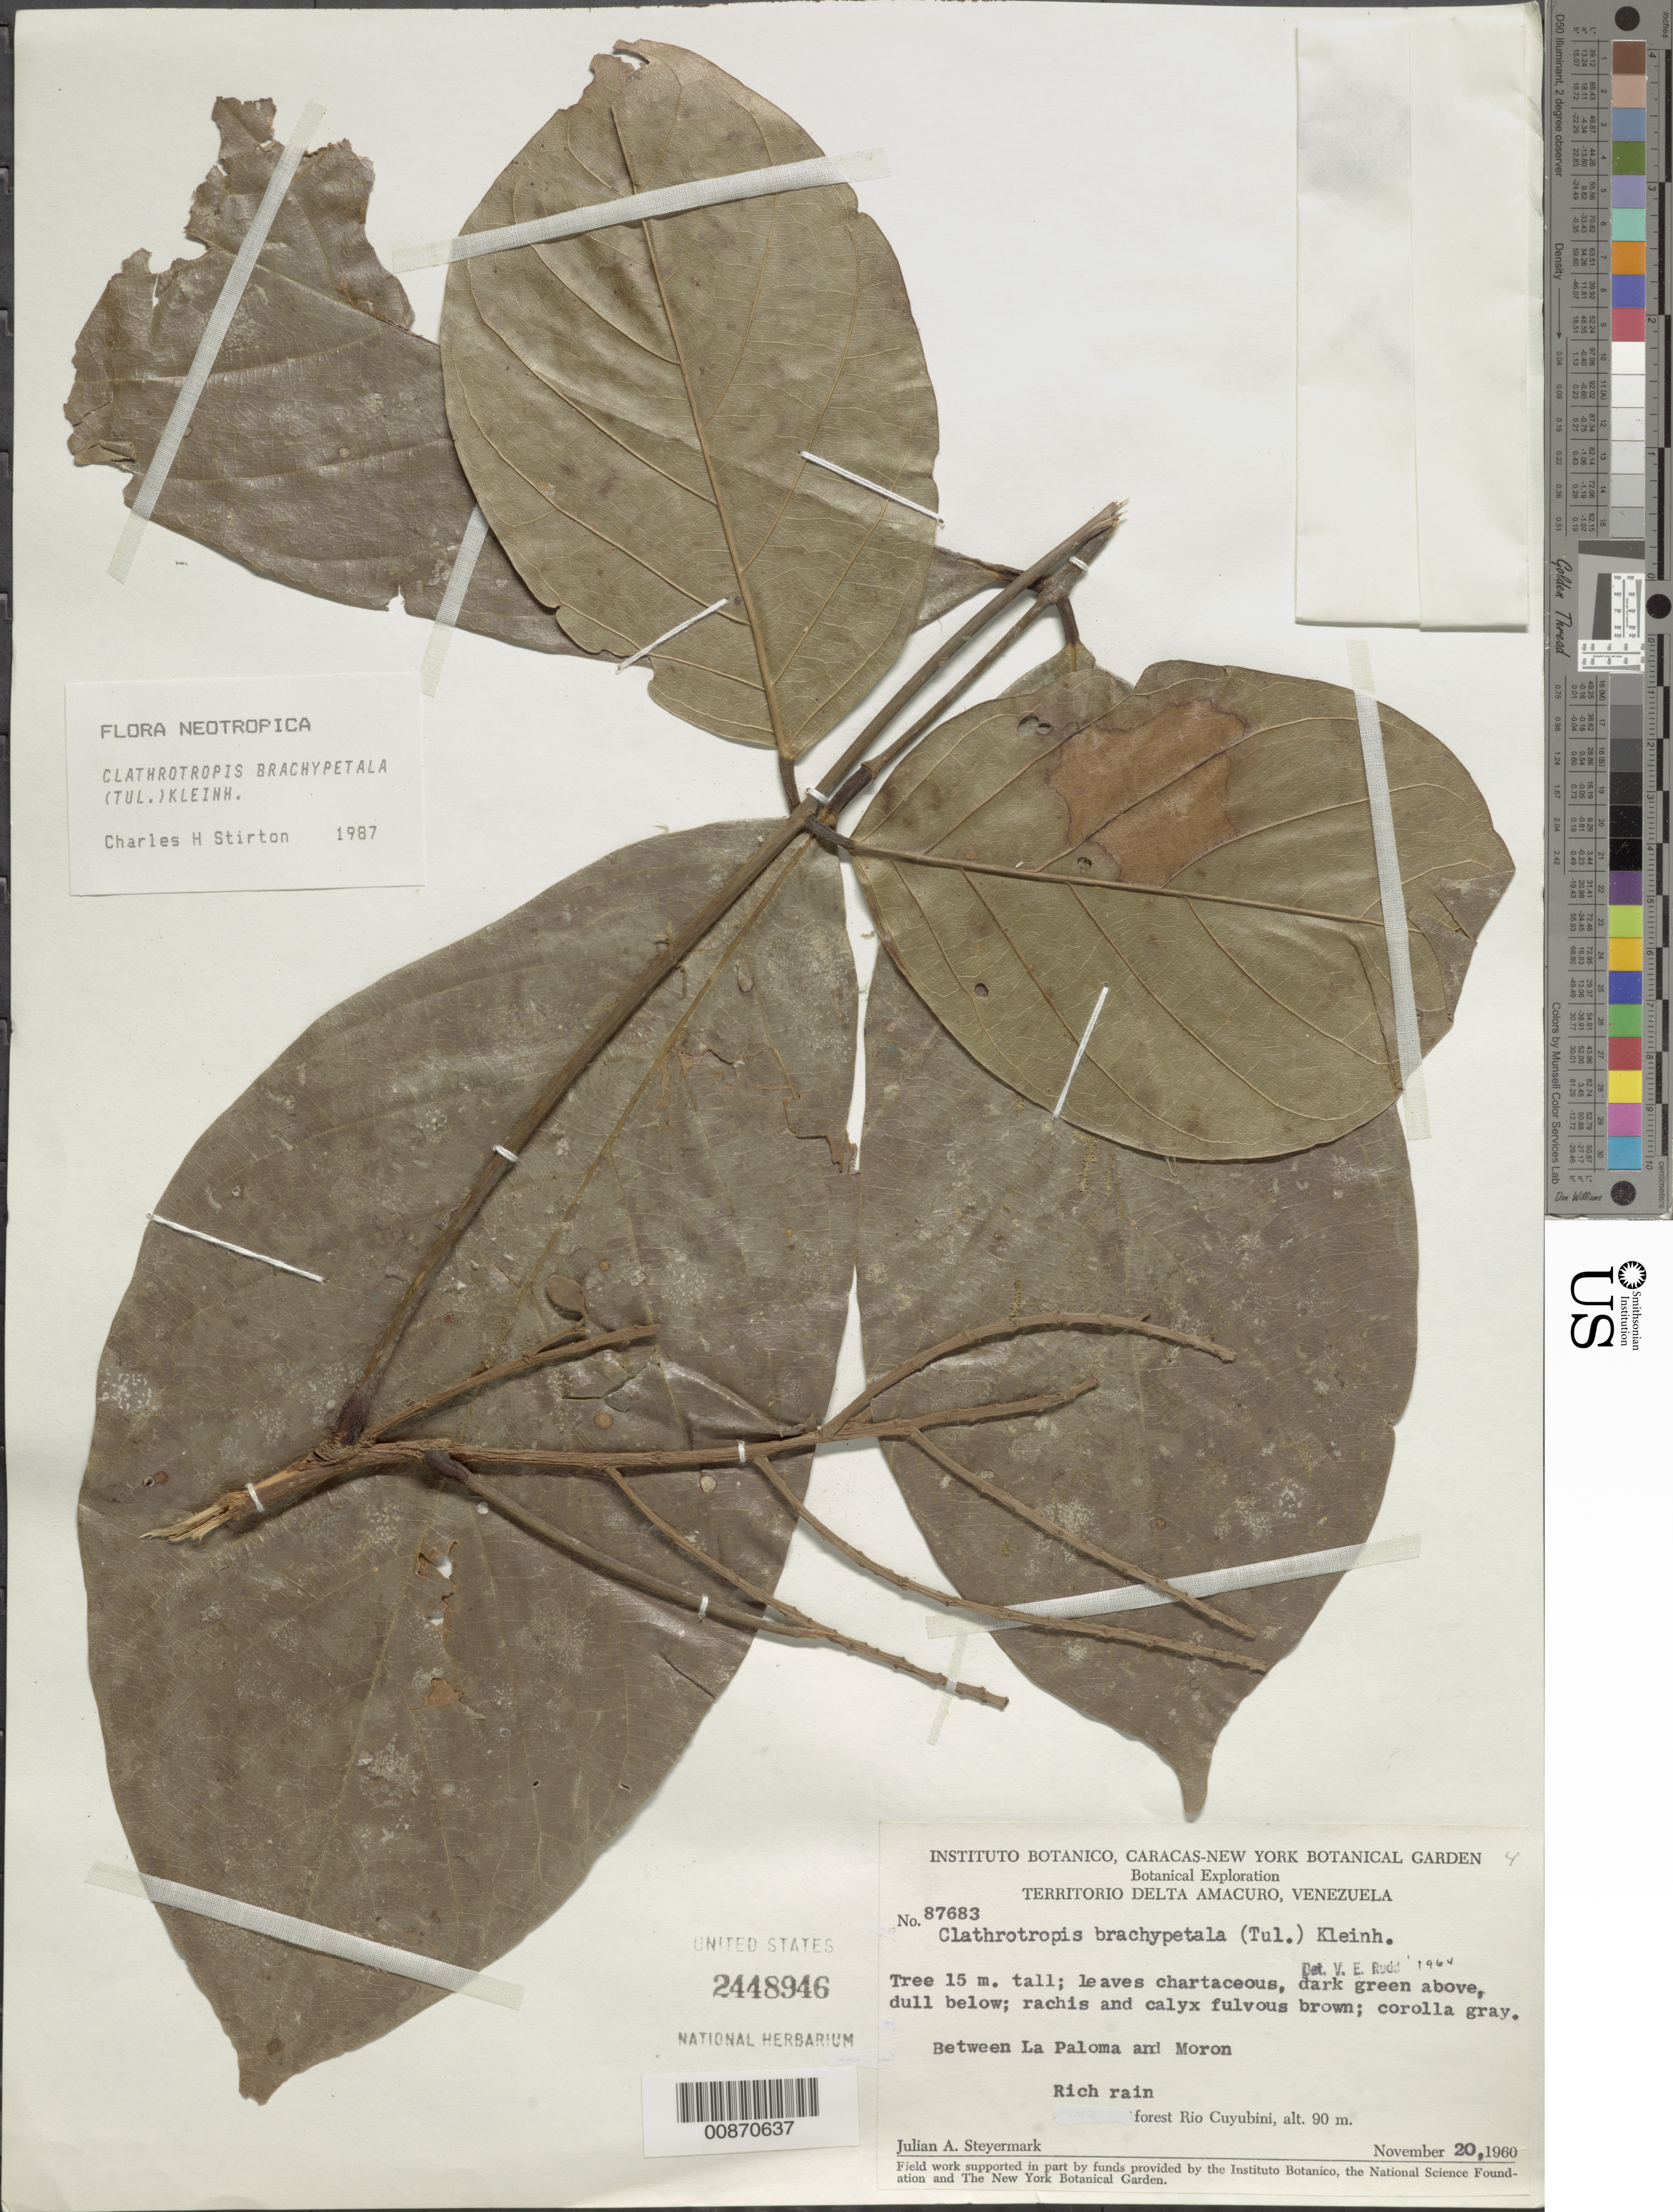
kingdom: Plantae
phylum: Tracheophyta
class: Magnoliopsida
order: Fabales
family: Fabaceae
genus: Clathrotropis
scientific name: Clathrotropis brachypetala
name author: (Tul.) Kleinh.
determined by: Stirton, Charles H.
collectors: J. Steyermark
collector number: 87683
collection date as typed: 20-Nov-60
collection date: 1960-11-20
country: Venezuela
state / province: Delta Amacuro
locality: Río Cuyubini, between La Paloma and Moron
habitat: Rich rainforest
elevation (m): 90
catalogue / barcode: US 2448946